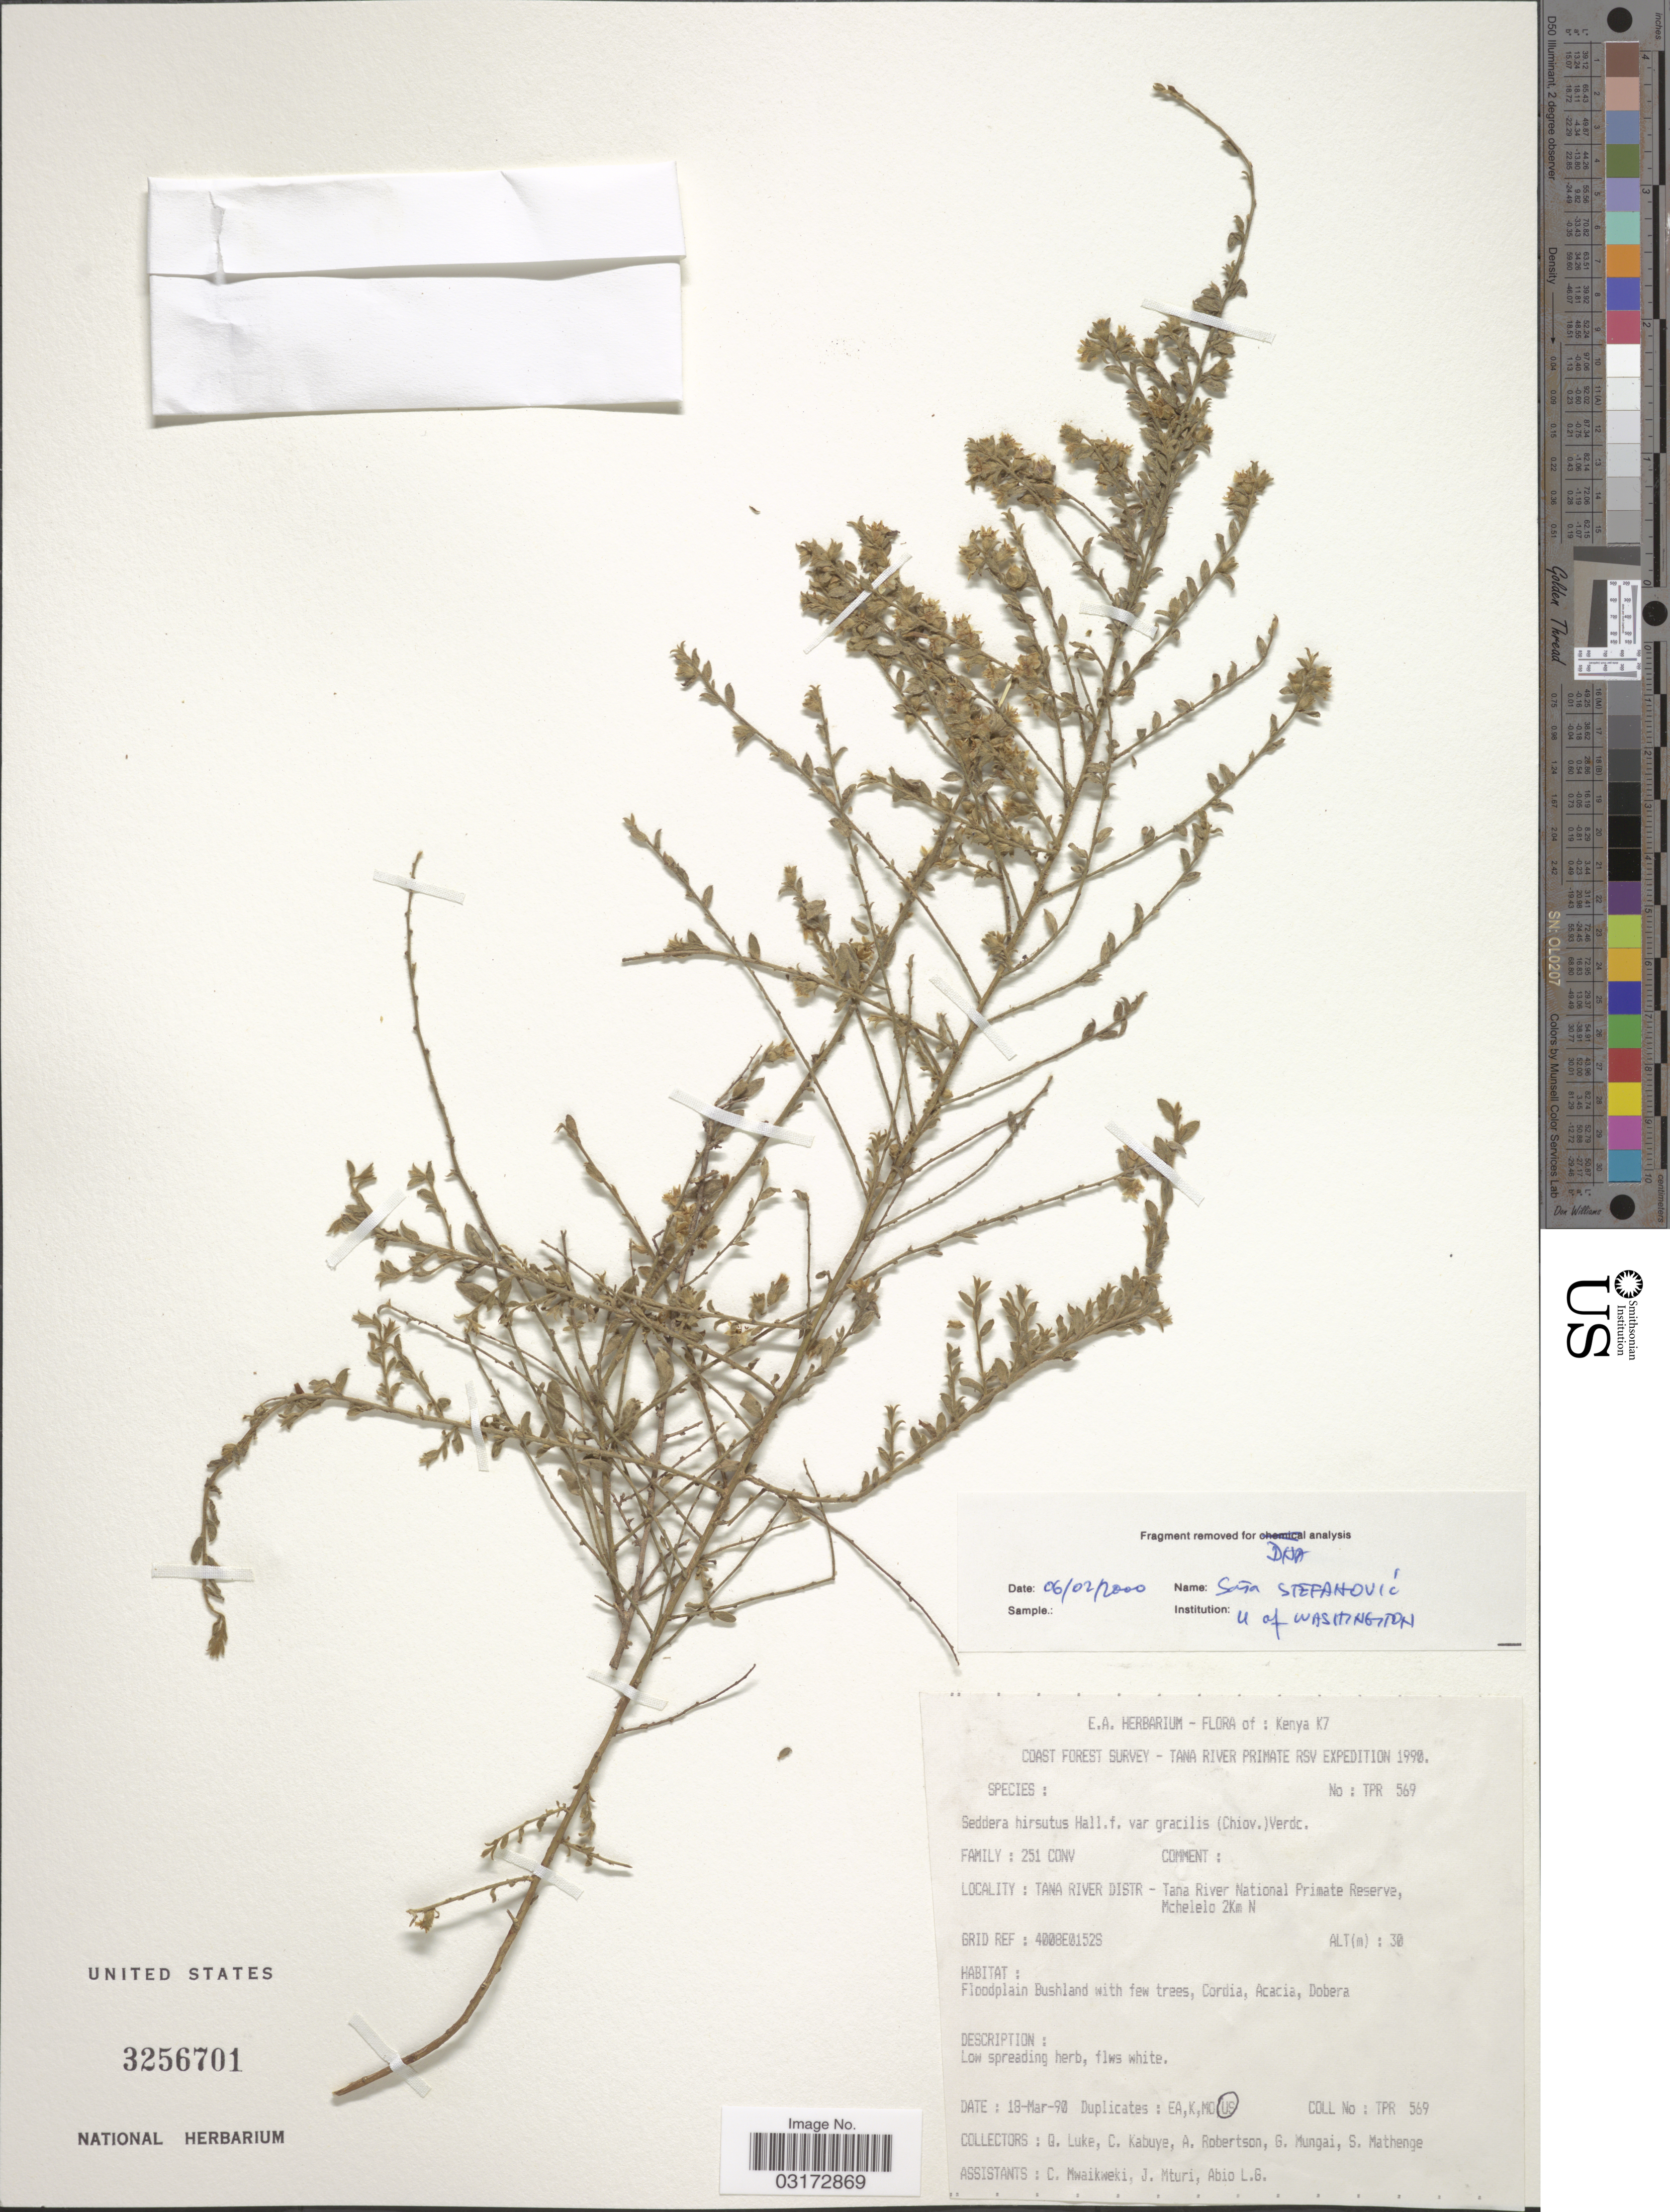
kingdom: Plantae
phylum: Tracheophyta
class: Magnoliopsida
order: Solanales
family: Convolvulaceae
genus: Seddera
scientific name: Seddera hirsuta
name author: Hallier f.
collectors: Q. Luke, C. Kabuye, A. Robertson, G. Mungai & et al.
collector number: TPR569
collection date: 1990-03-18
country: Kenya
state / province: Tana River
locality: Tana River Distr - Tana River National Primate Reserve, Mchelelo 2Km N.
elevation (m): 30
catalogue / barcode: US 3256701